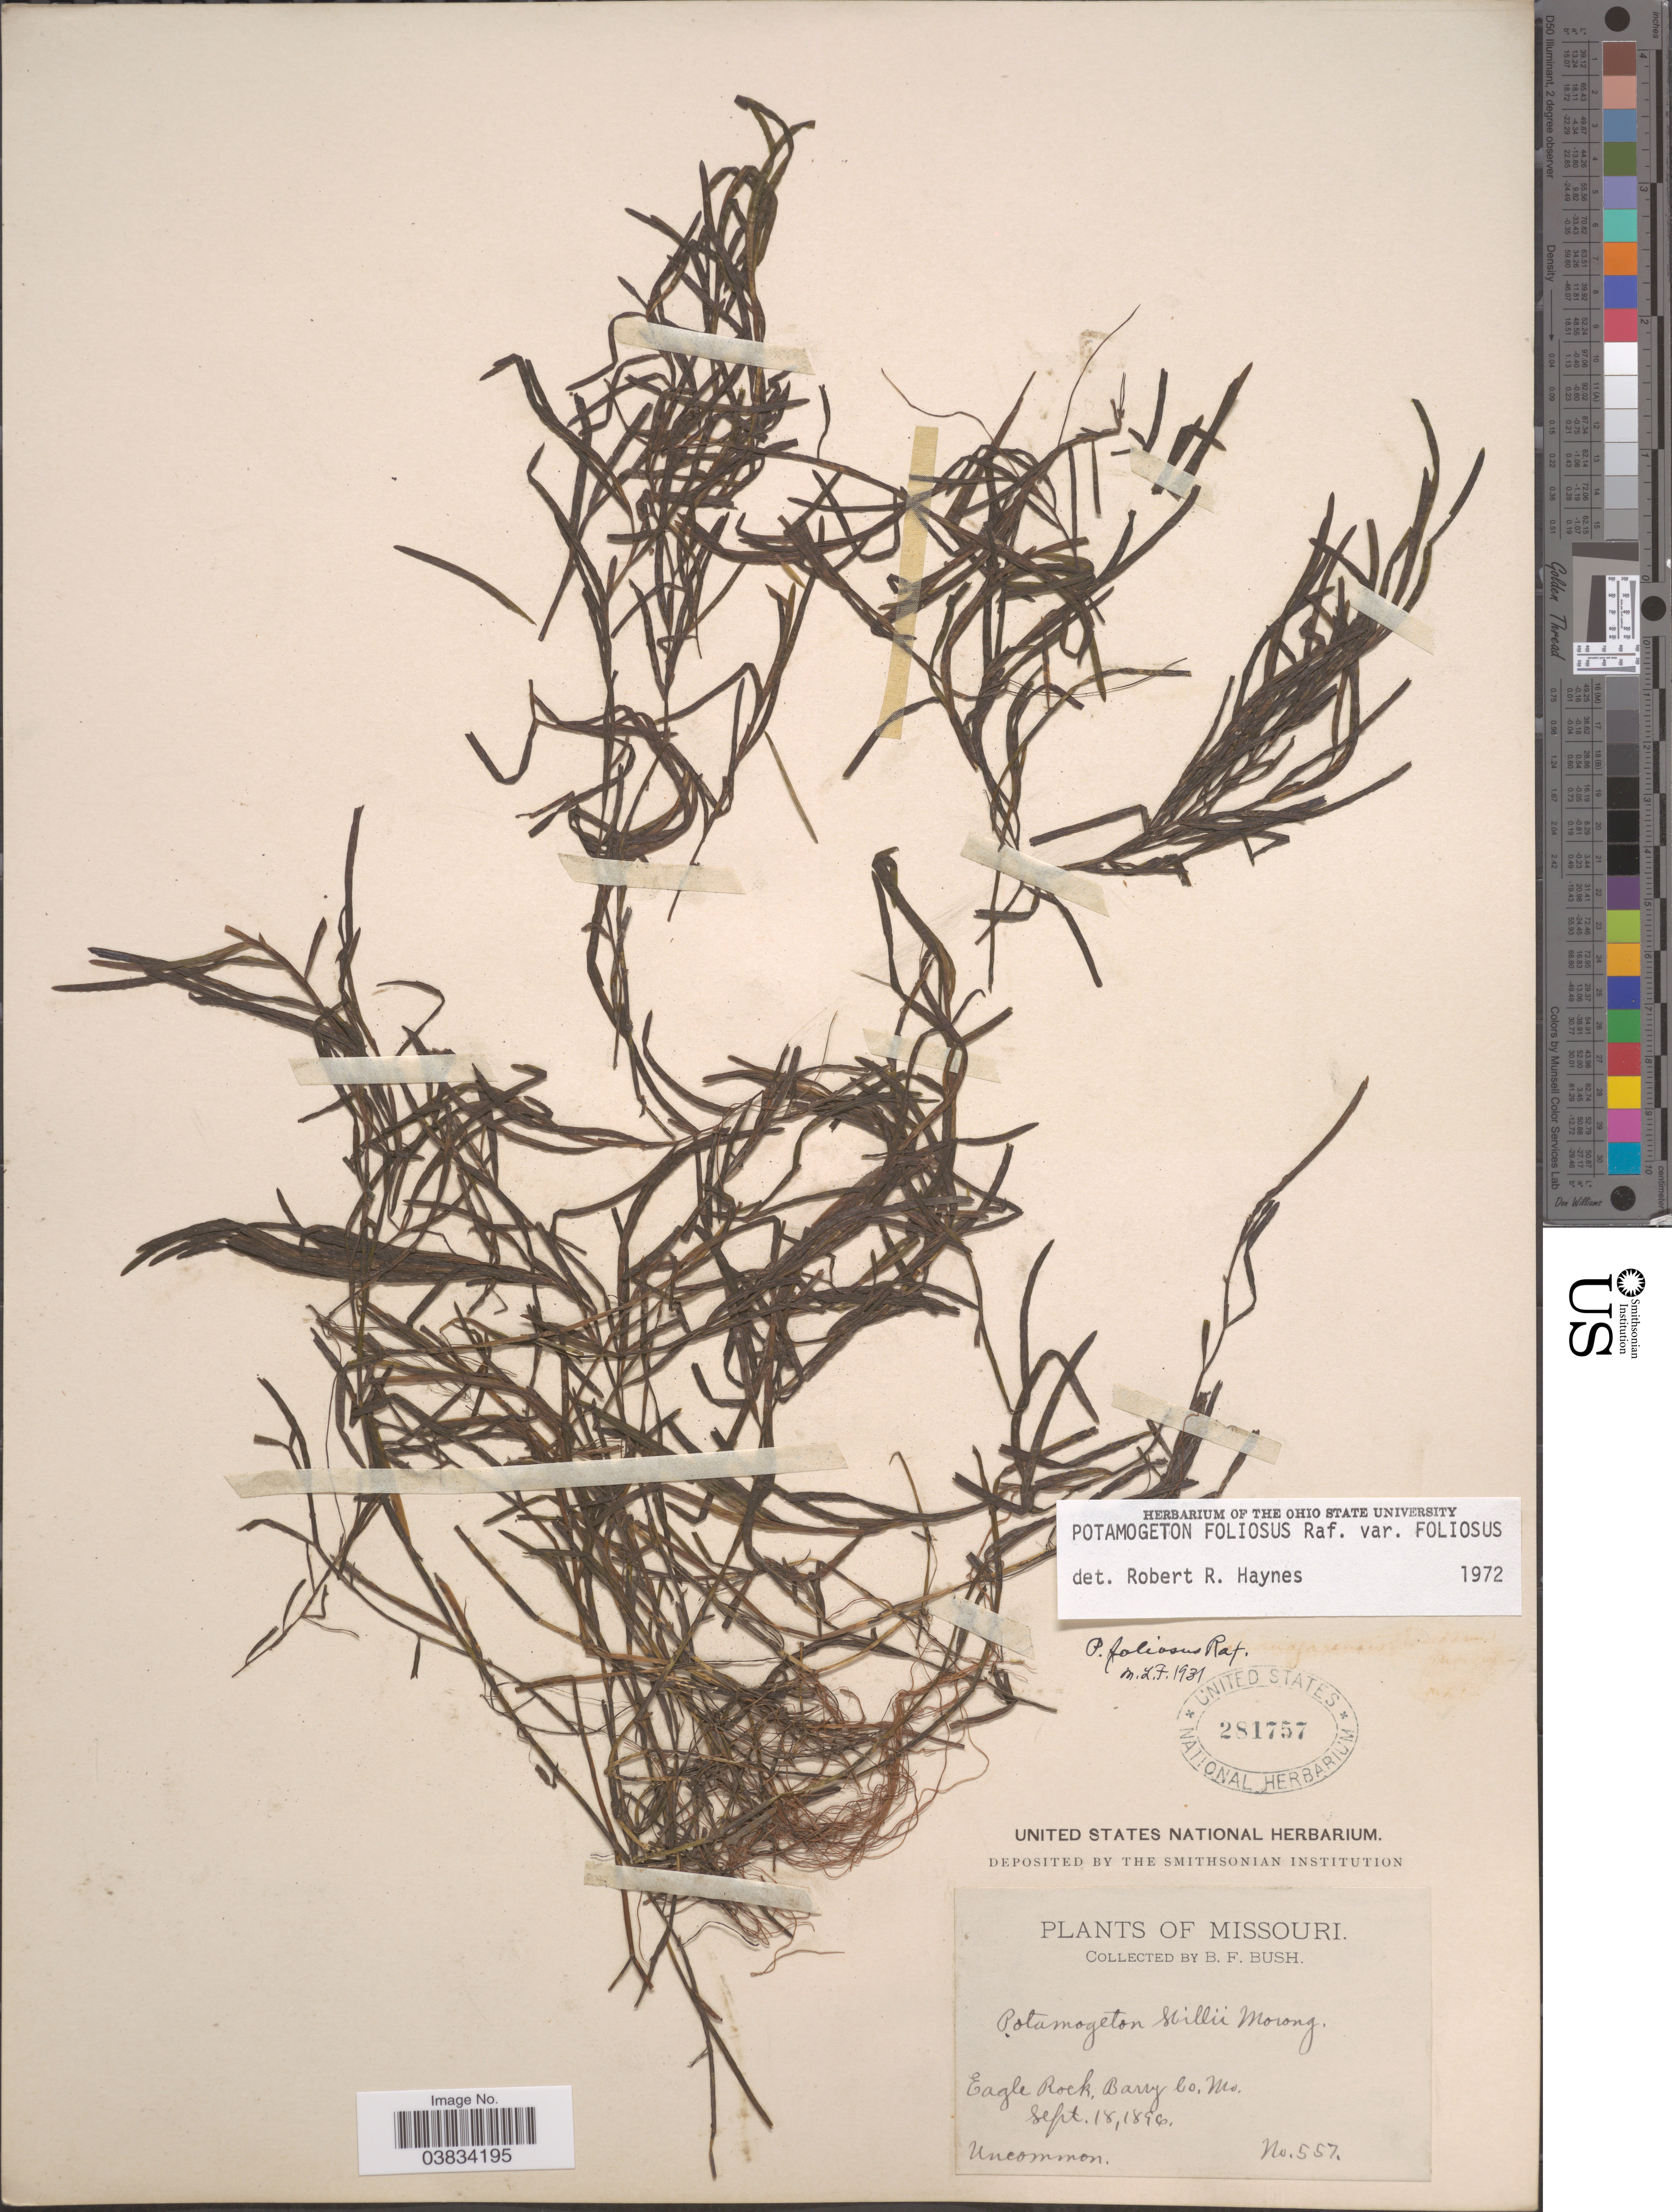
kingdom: Plantae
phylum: Tracheophyta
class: Liliopsida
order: Alismatales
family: Potamogetonaceae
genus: Potamogeton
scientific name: Potamogeton foliosus var. foliosus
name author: Raf.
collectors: B. F. Bush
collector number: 557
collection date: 1896-09-18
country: United States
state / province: Missouri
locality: Eagle Rock, Barry Co.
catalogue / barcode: US 281757